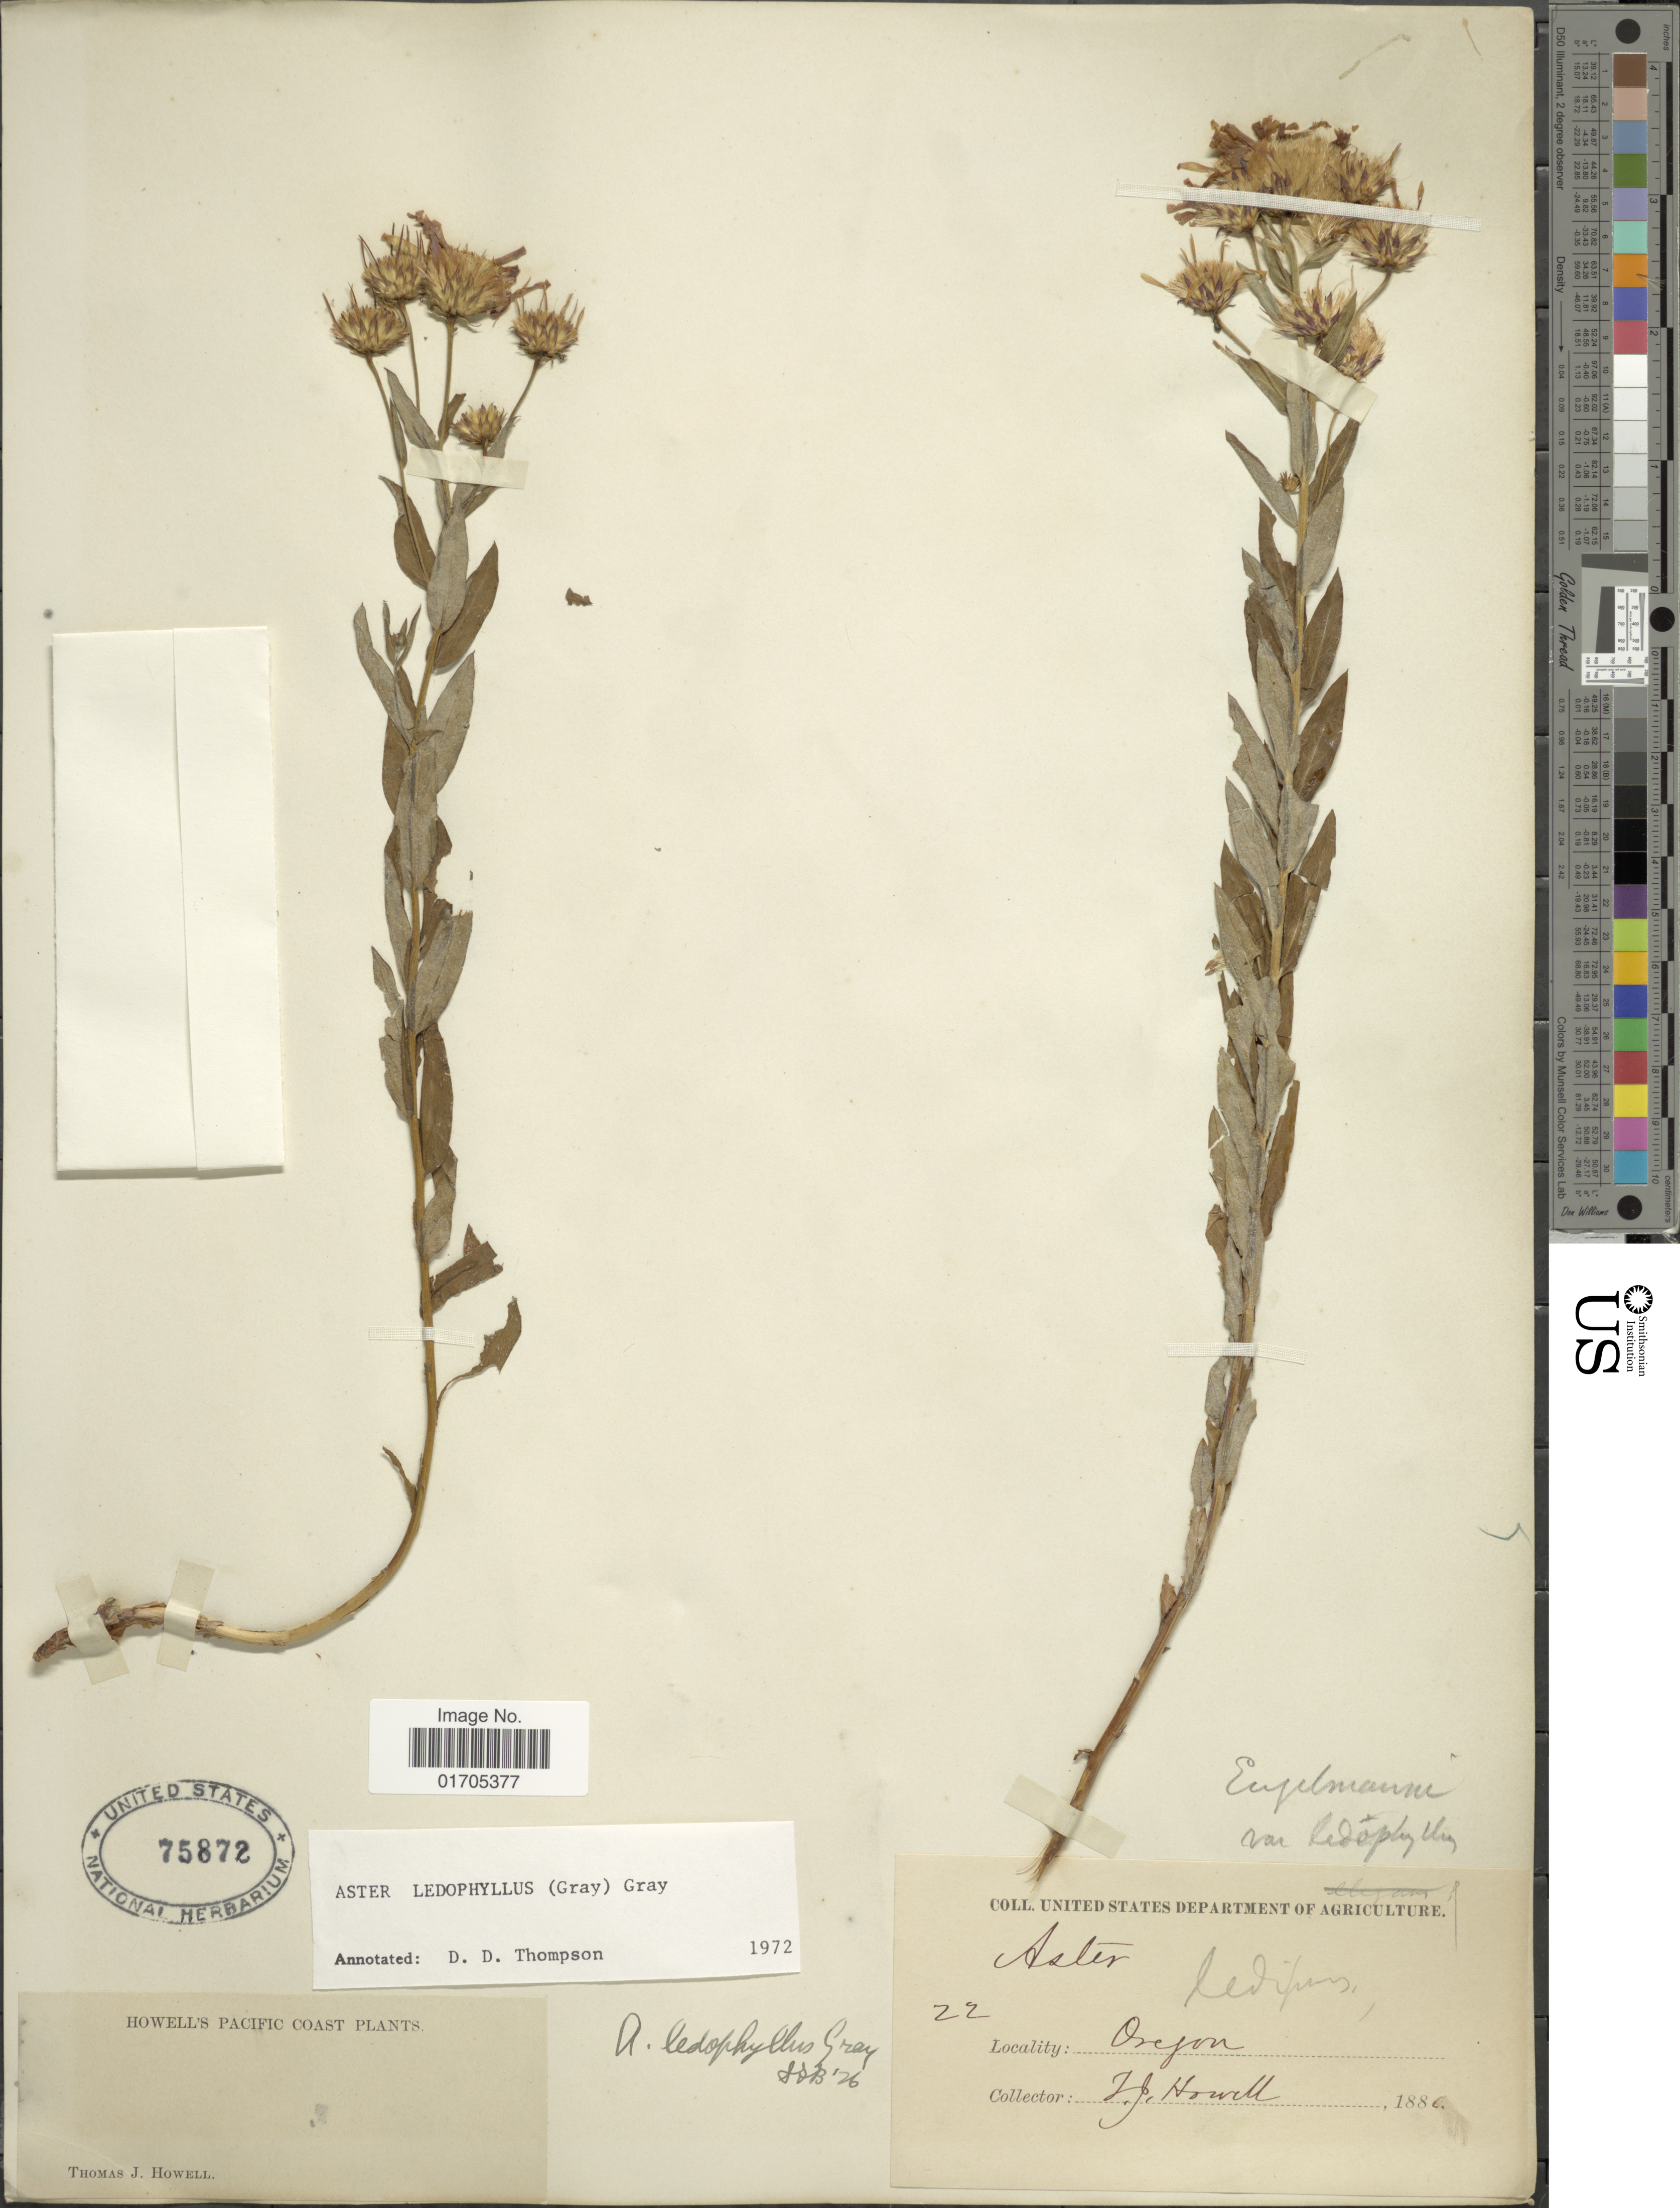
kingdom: Plantae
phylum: Tracheophyta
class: Magnoliopsida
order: Asterales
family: Asteraceae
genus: Eucephalus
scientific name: Eucephalus ledophyllus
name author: (A. Gray) Greene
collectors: T. J. Howell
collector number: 22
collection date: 1886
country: United States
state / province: Oregon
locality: Howell's Pacific Coast. Oregon.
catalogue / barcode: US 75872